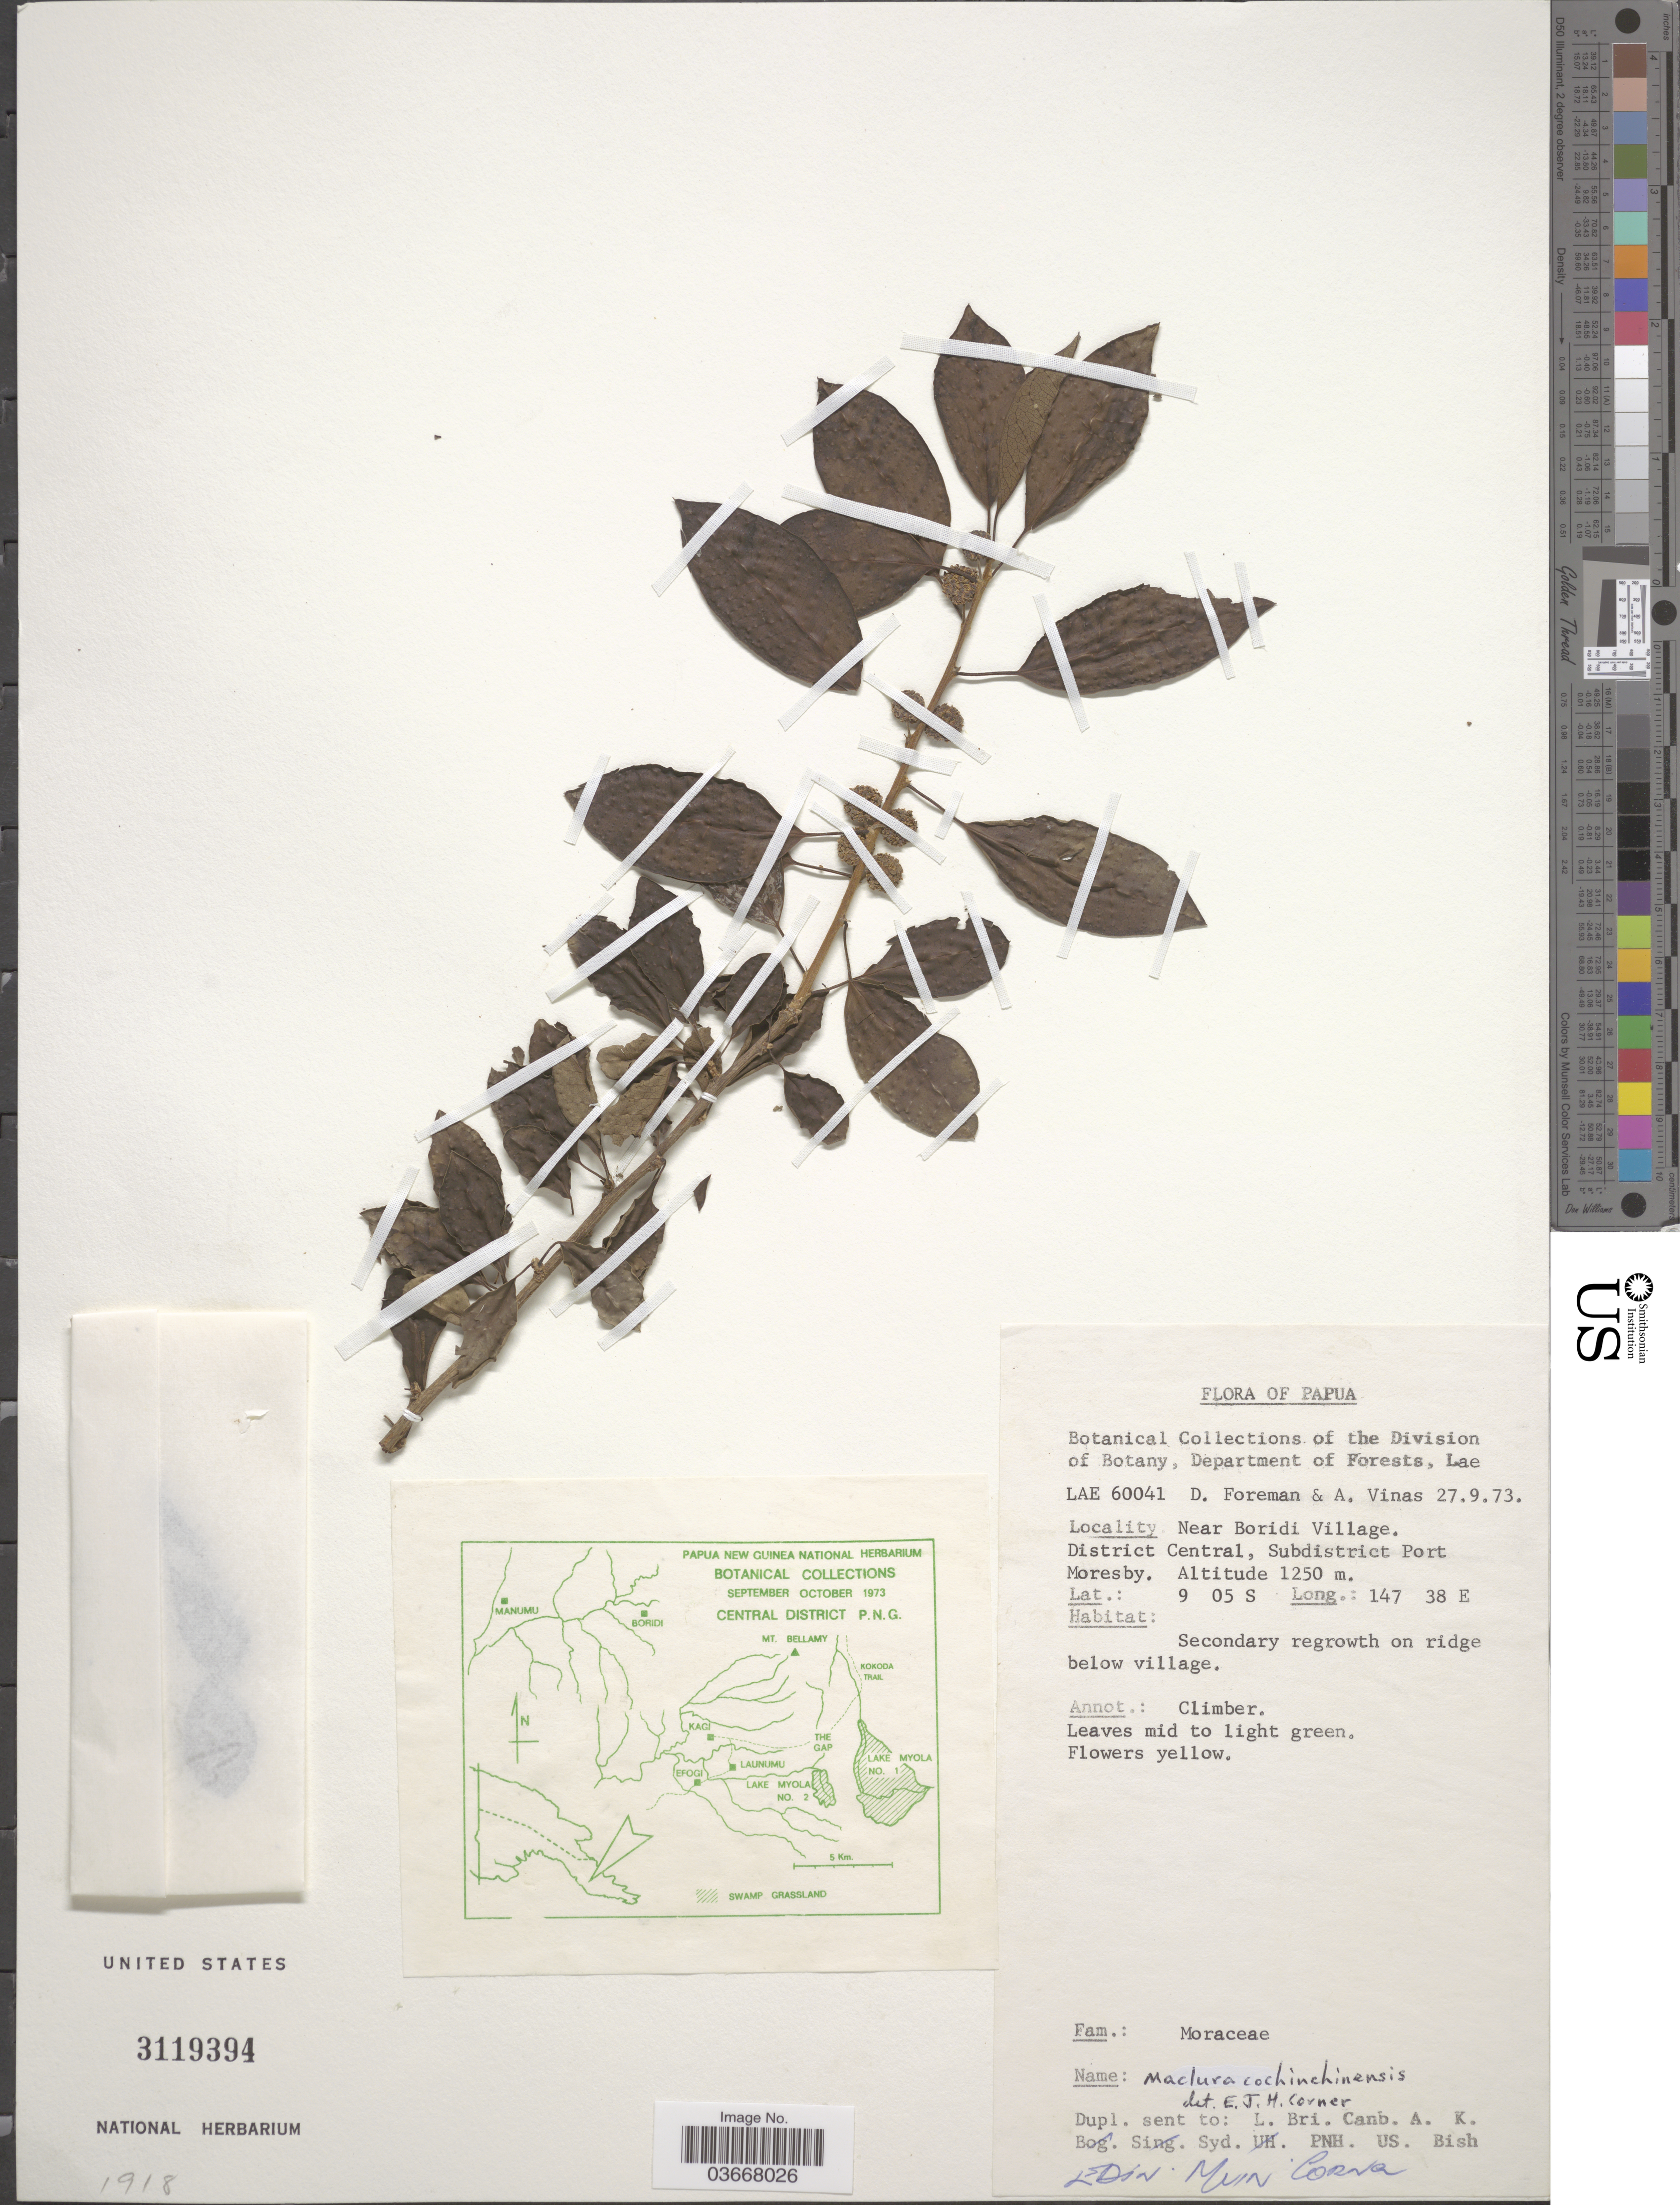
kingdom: Plantae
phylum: Tracheophyta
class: Magnoliopsida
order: Rosales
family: Moraceae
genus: Maclura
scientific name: Maclura cochinchinensis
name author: (Lour.) Corner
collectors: D. Foreman & A. Vinas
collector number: LAE 60041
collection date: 1973-09-27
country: Papua New Guinea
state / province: Central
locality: Papua. Near Boridi Village, District Central, Subdistrict Port Moresby.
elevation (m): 1250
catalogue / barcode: US 3119394